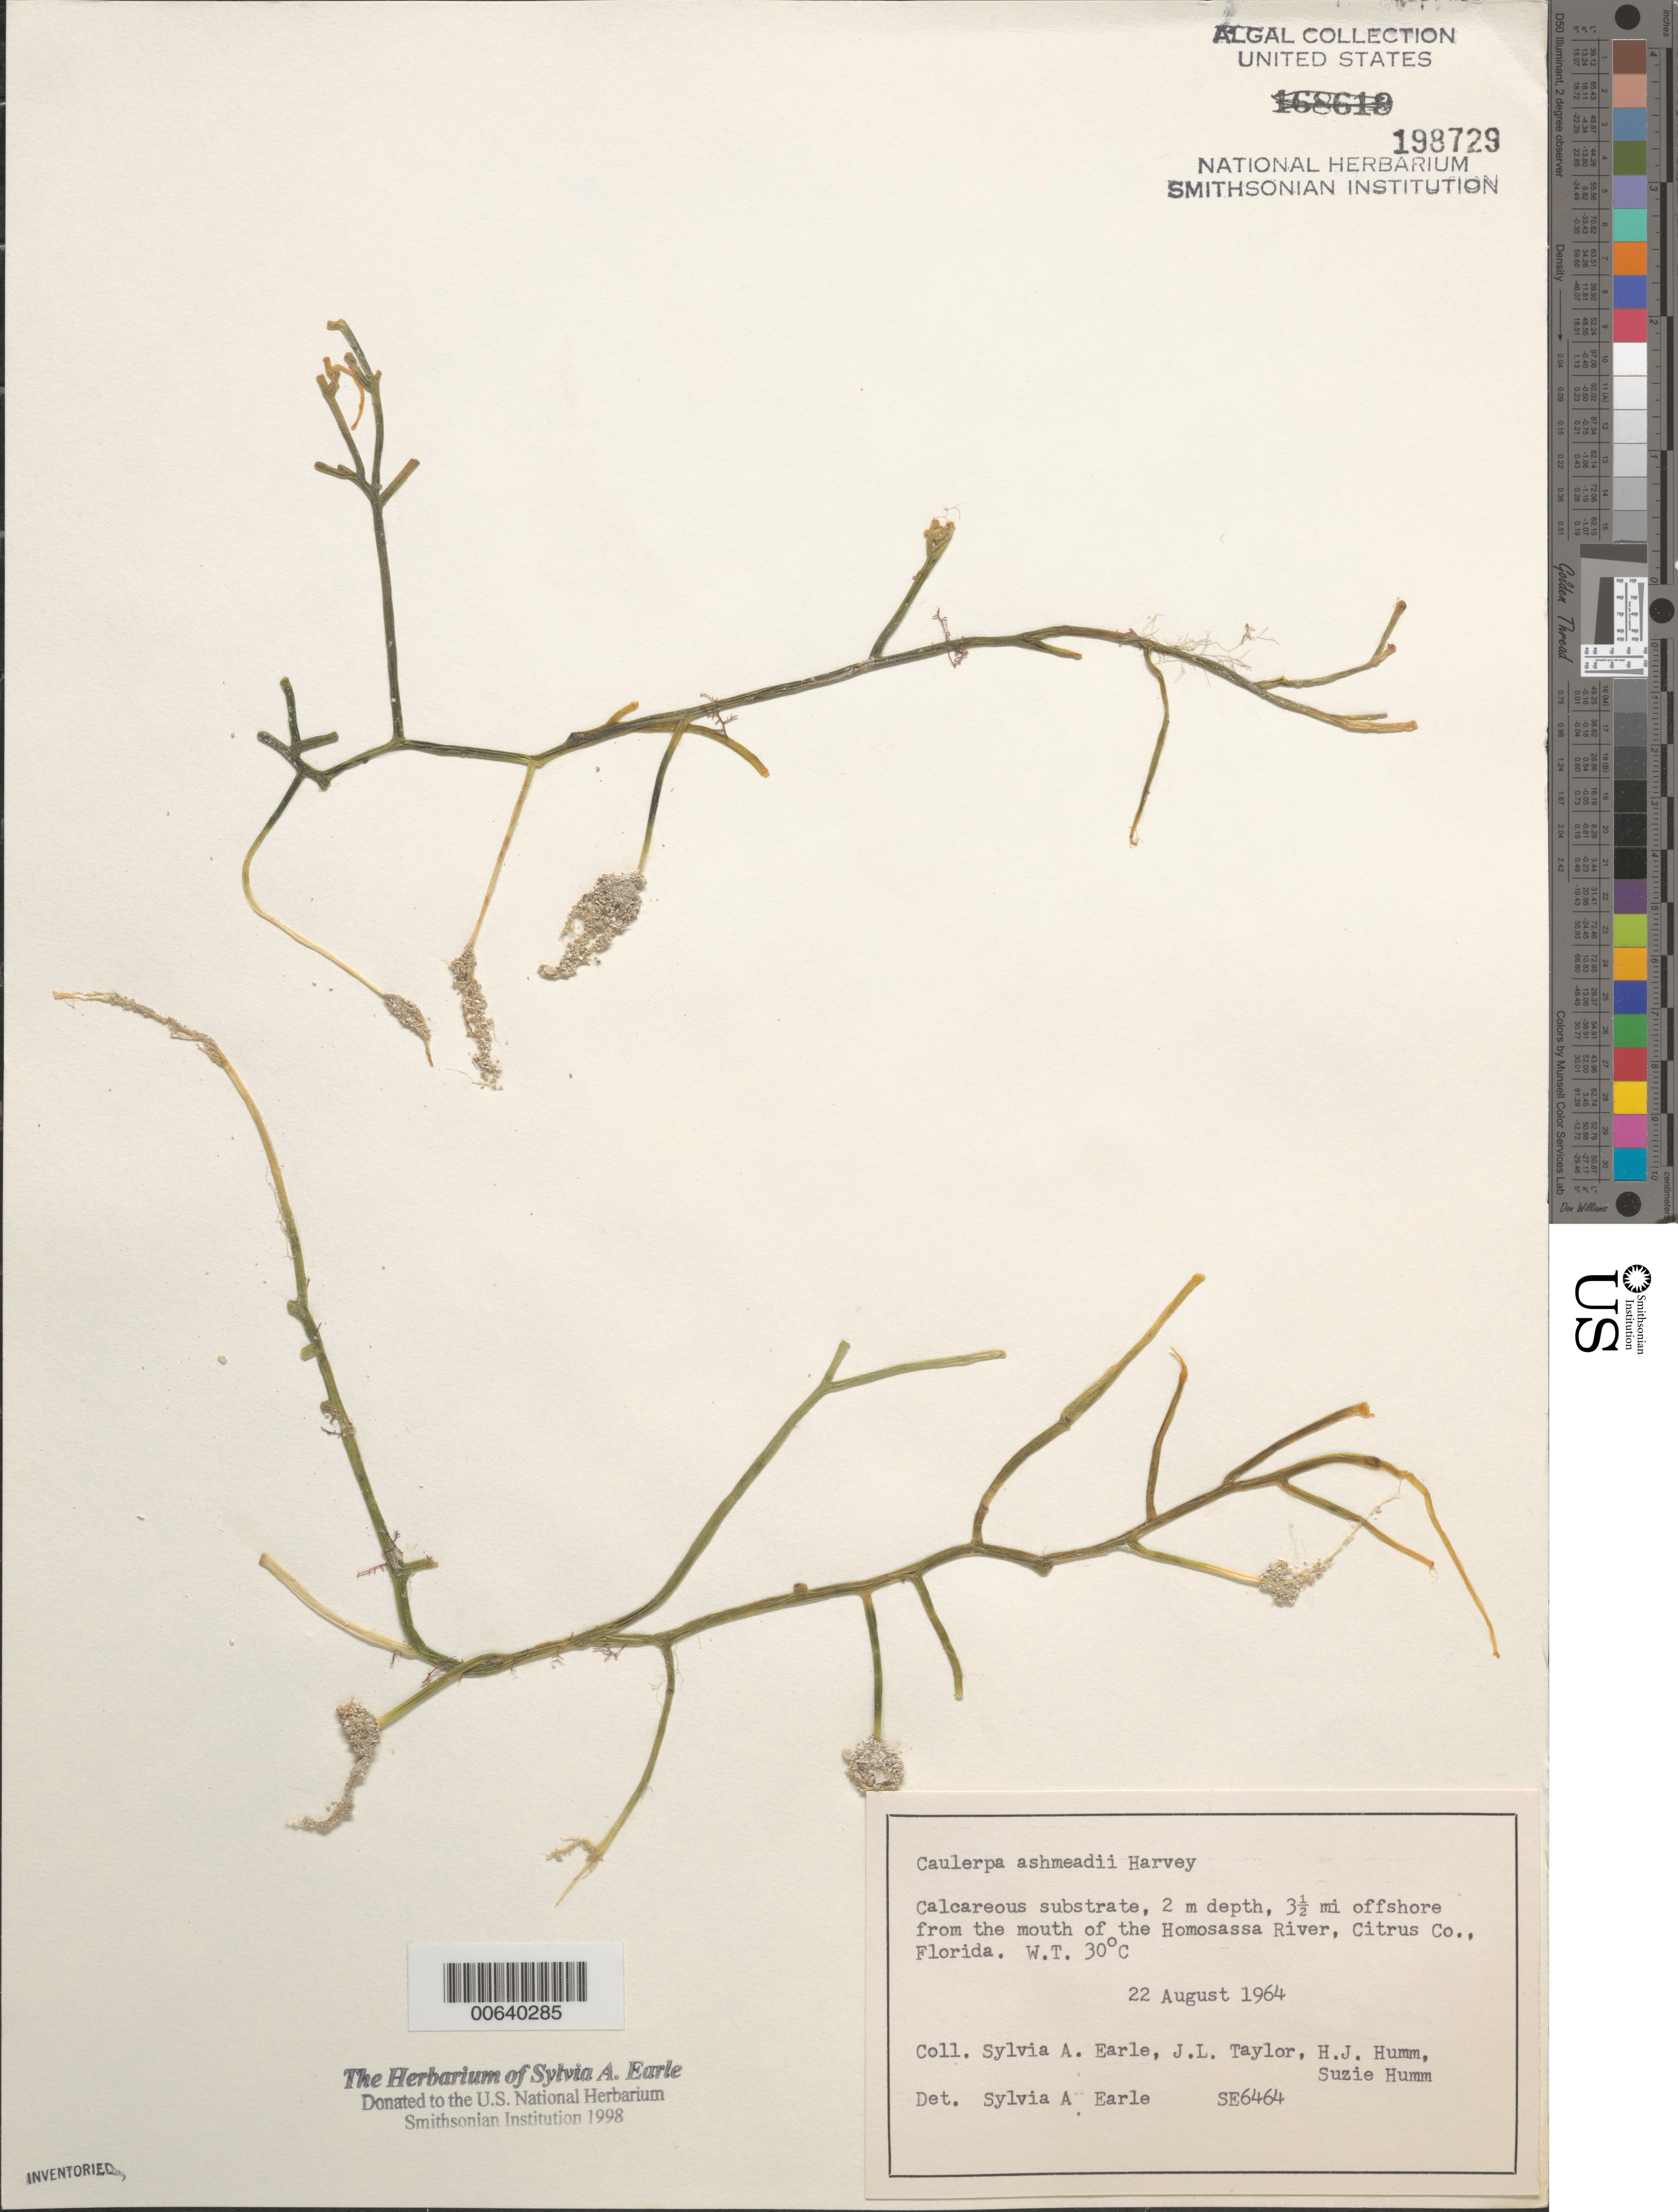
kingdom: Plantae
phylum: Chlorophyta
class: Ulvophyceae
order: Bryopsidales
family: Caulerpaceae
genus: Caulerpa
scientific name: Caulerpa ashmeadii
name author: Harv.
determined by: Earle, S. A.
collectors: S. A. Earle, J. L. Taylor, H. J. Humm & S. Humm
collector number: SE 6464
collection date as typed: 22 Aug 1964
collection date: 1964-08-22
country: United States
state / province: Florida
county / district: Citrus County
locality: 3.5 miles off Homosassa River mouth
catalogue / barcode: US 198729